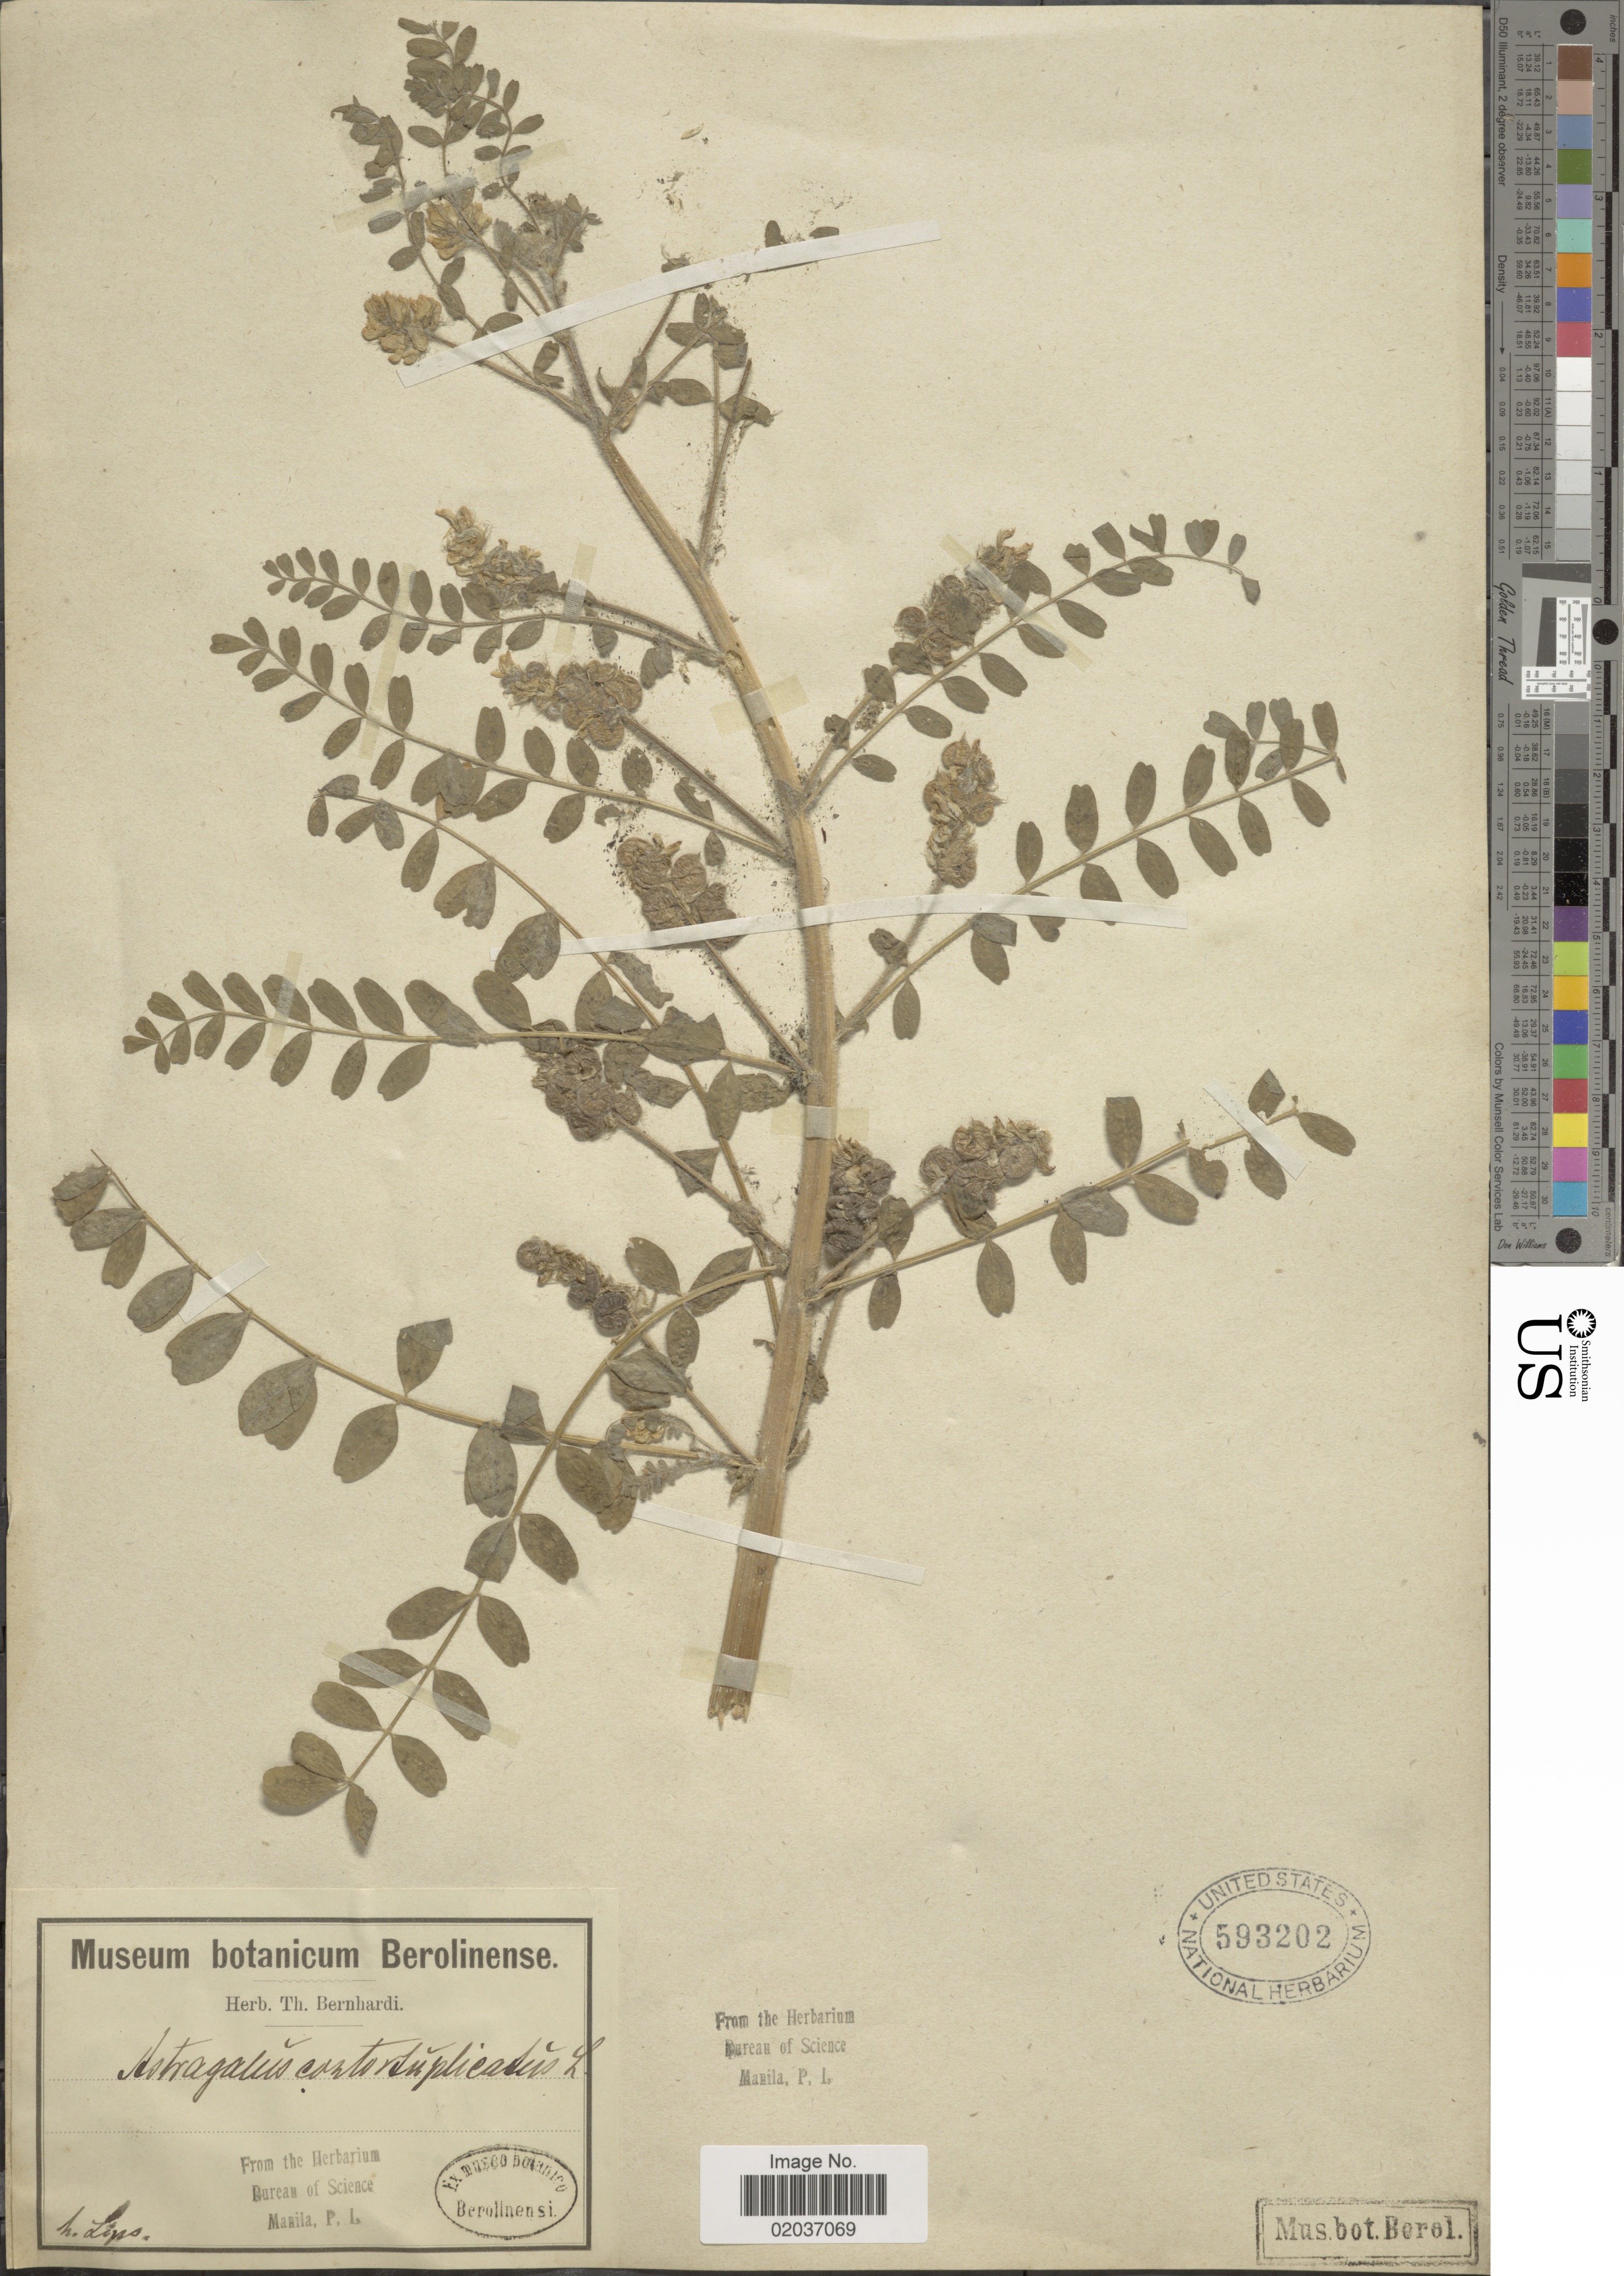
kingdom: Plantae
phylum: Tracheophyta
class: Magnoliopsida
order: Fabales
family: Fabaceae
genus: Astragalus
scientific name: Astragalus contortuplicatus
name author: L.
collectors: H. Lips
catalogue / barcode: US 593202